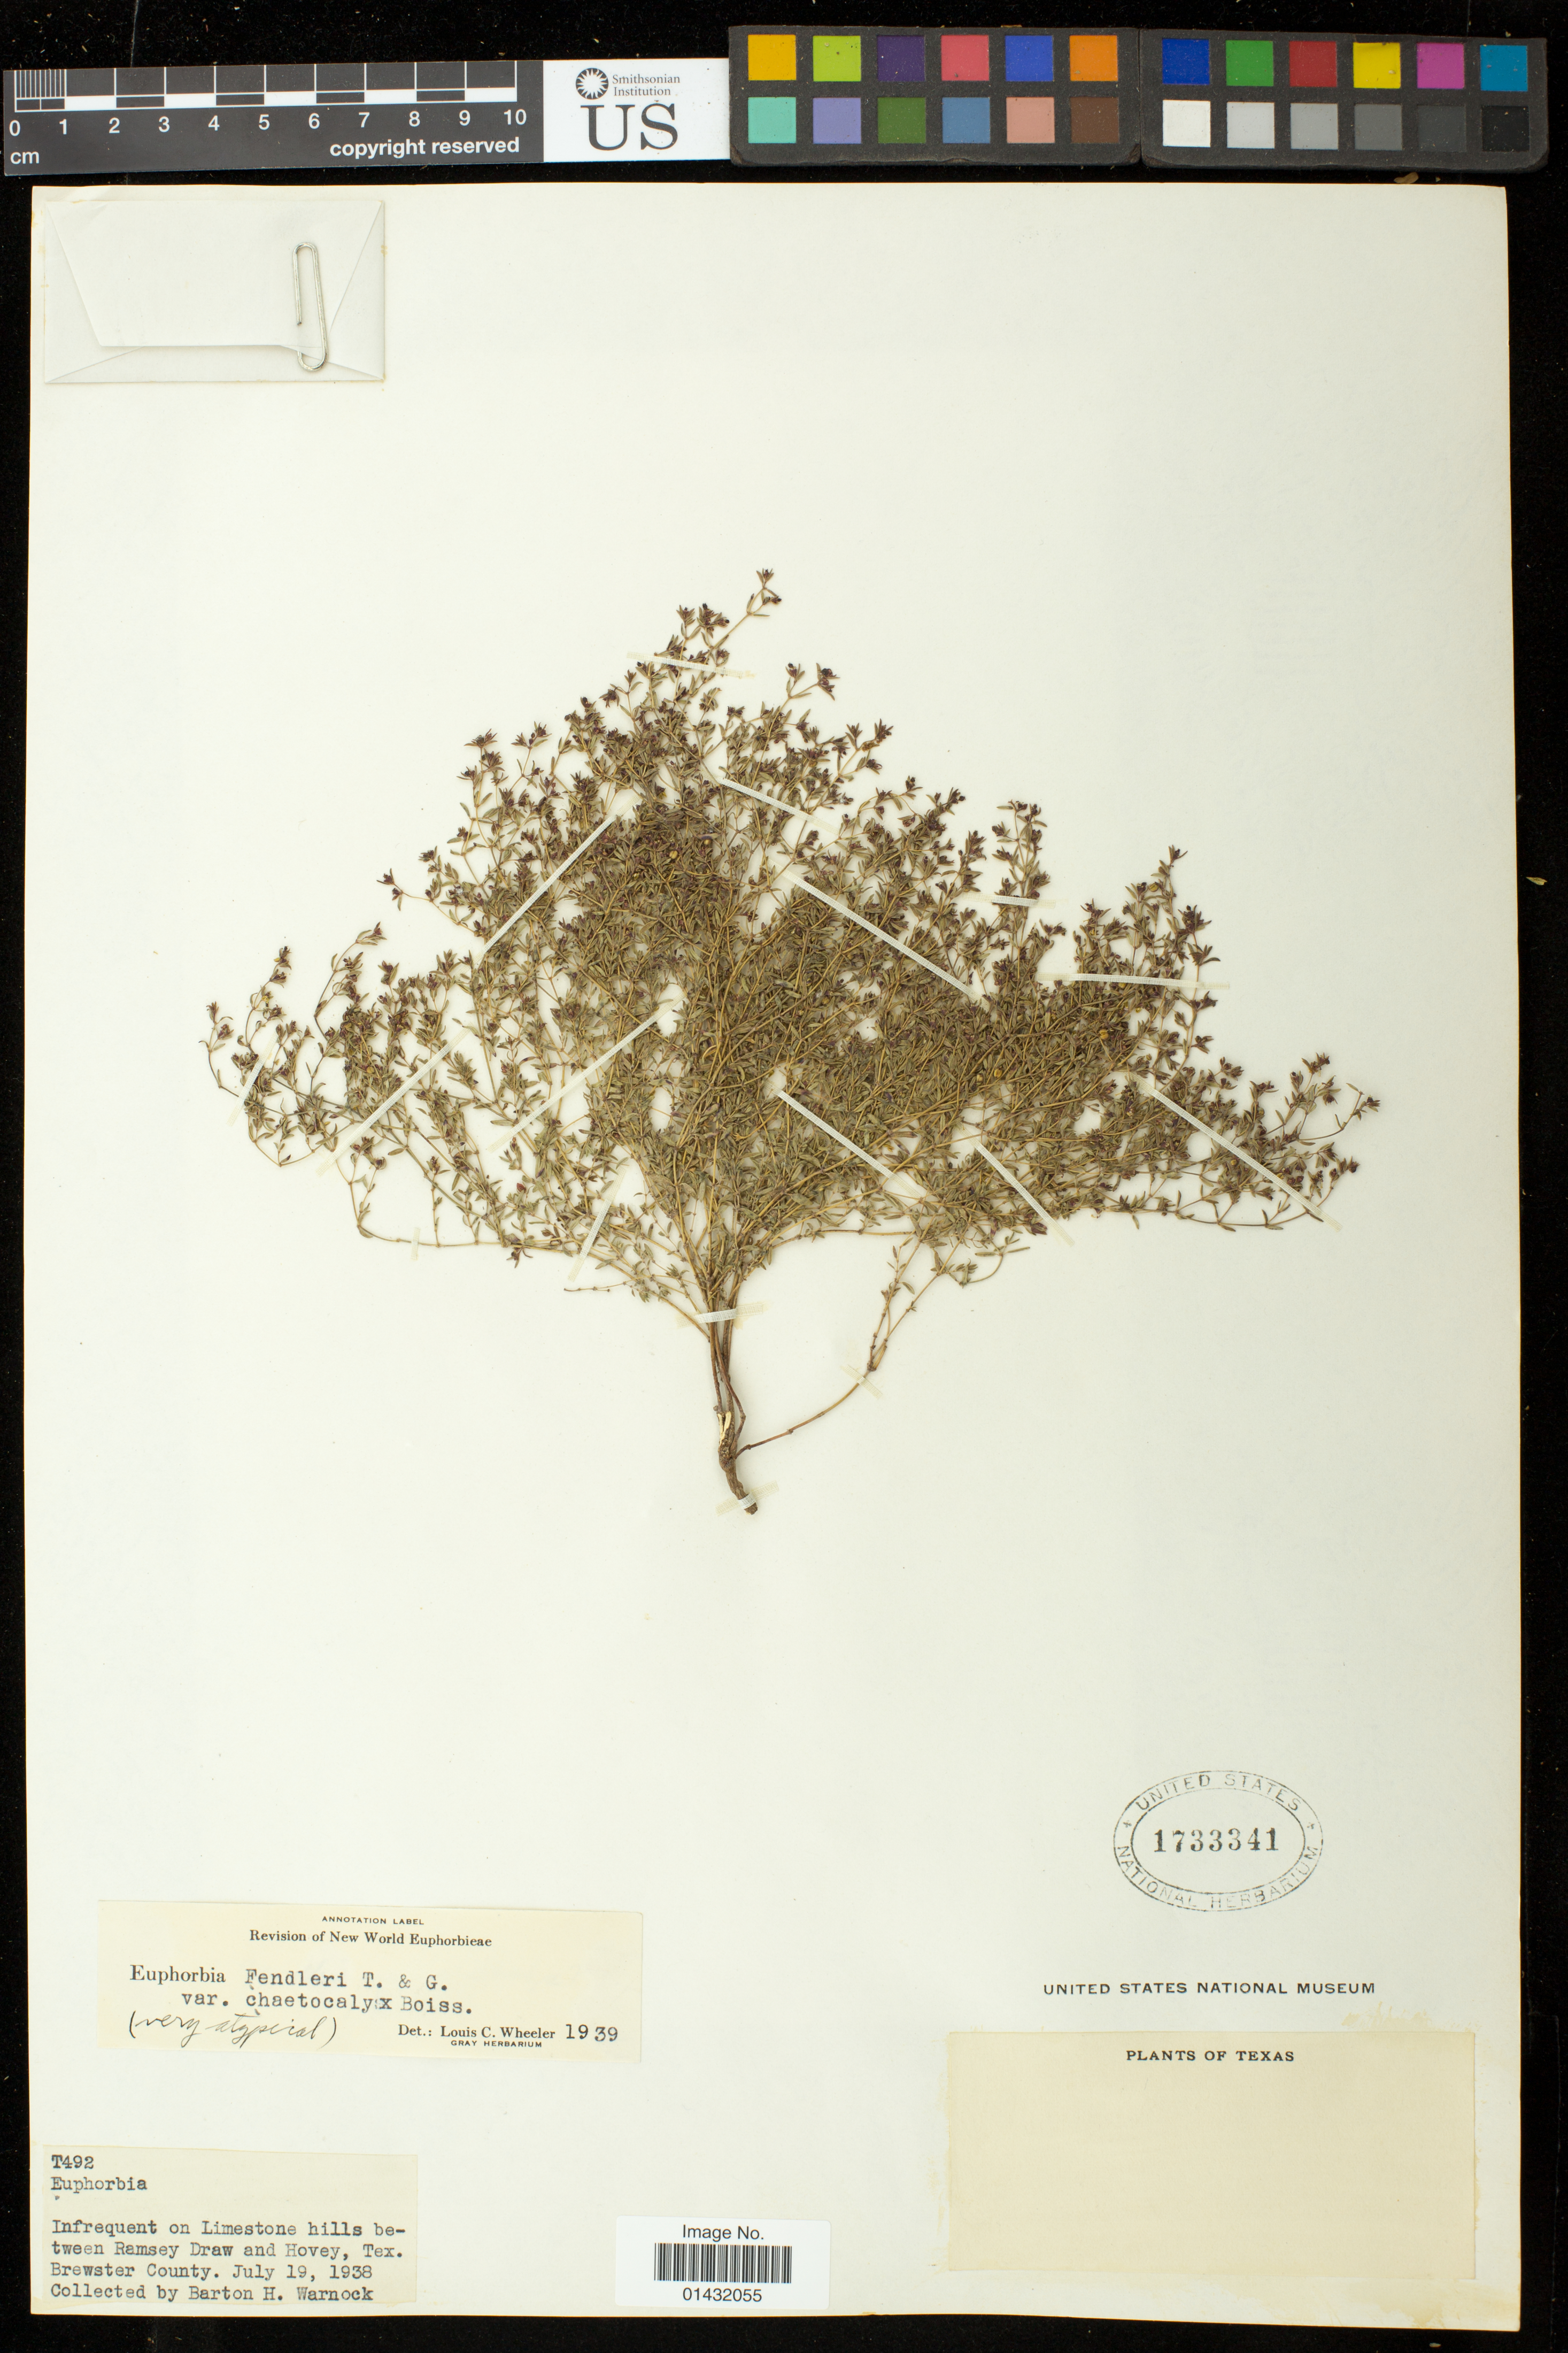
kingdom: Plantae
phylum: Tracheophyta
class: Magnoliopsida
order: Malpighiales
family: Euphorbiaceae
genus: Euphorbia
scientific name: Euphorbia chaetocalyx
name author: Tidestr.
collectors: B. H. Warnock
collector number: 492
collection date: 1938-07-19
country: United States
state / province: Texas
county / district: Brewster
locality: Limestone hills between Ramsey Draw and Hovey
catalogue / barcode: US 1733341